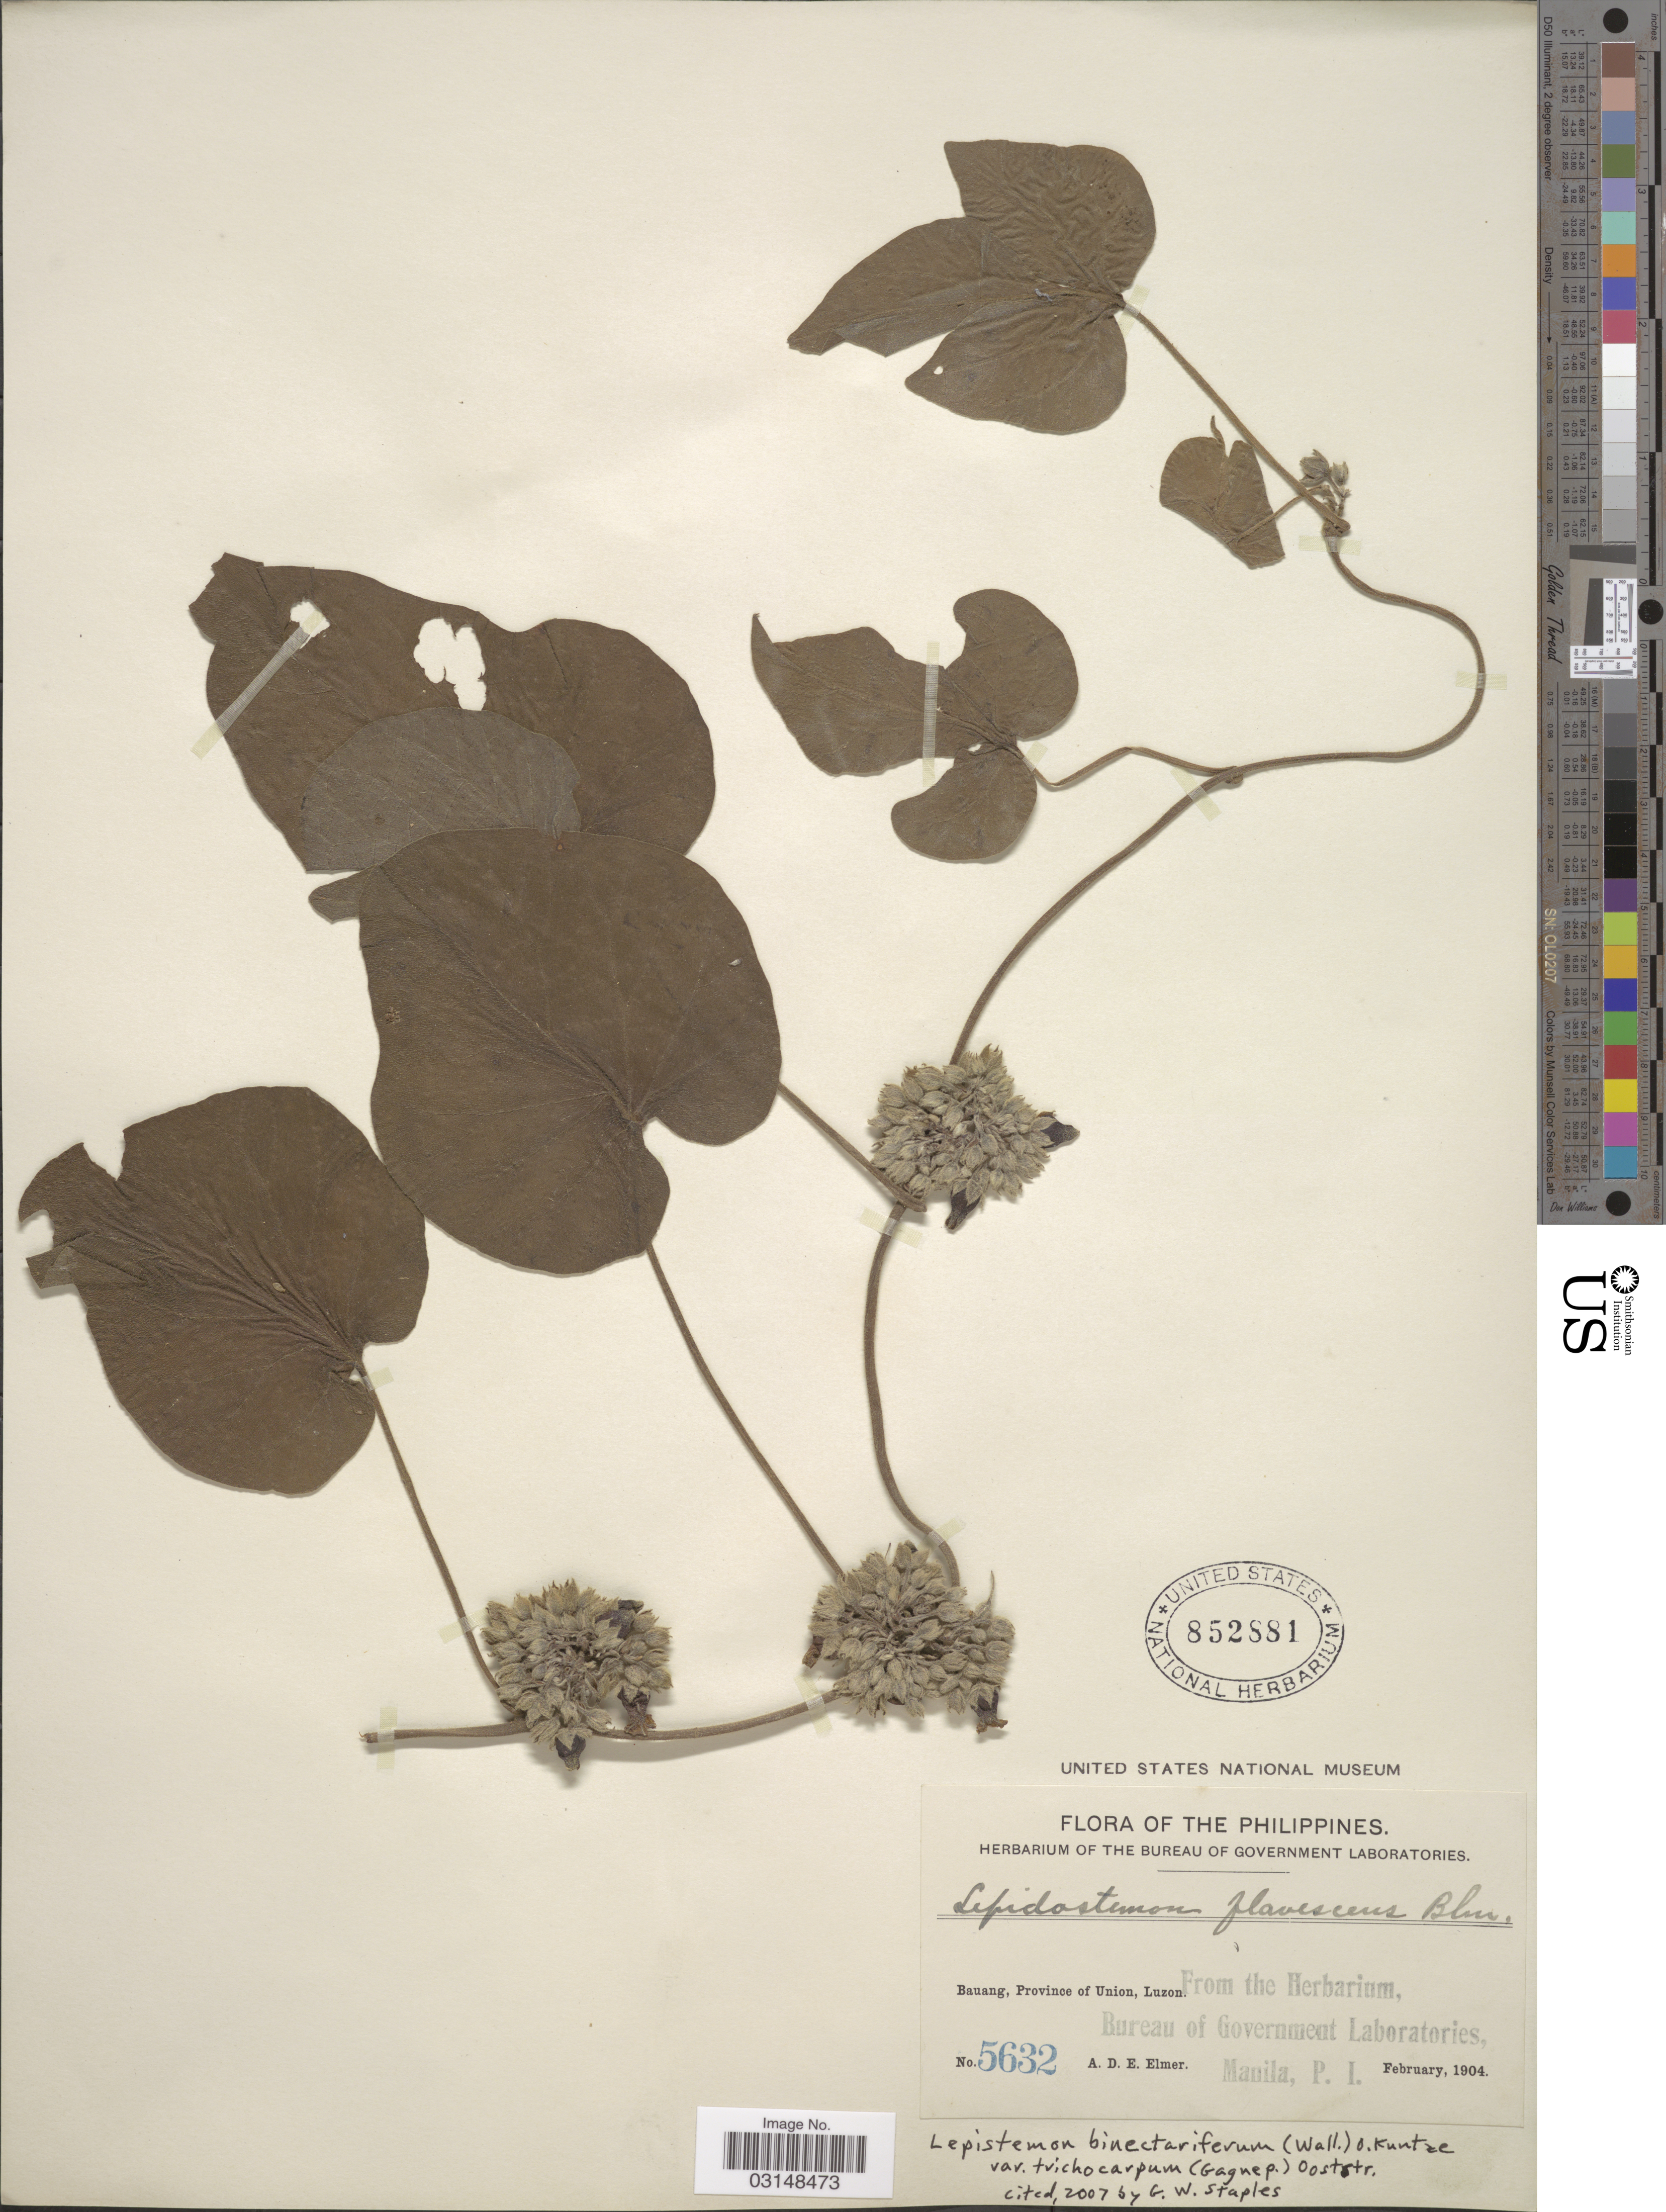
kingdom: Plantae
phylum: Tracheophyta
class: Magnoliopsida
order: Solanales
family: Convolvulaceae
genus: Lepistemon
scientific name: Lepistemon binectarifer var. trichocarpus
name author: (Gagnep.) Ooststr.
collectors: A. D. E. Elmer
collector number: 5632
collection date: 1904-02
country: Philippines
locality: Bauang, Province of Union, Luzon.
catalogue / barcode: US 852881